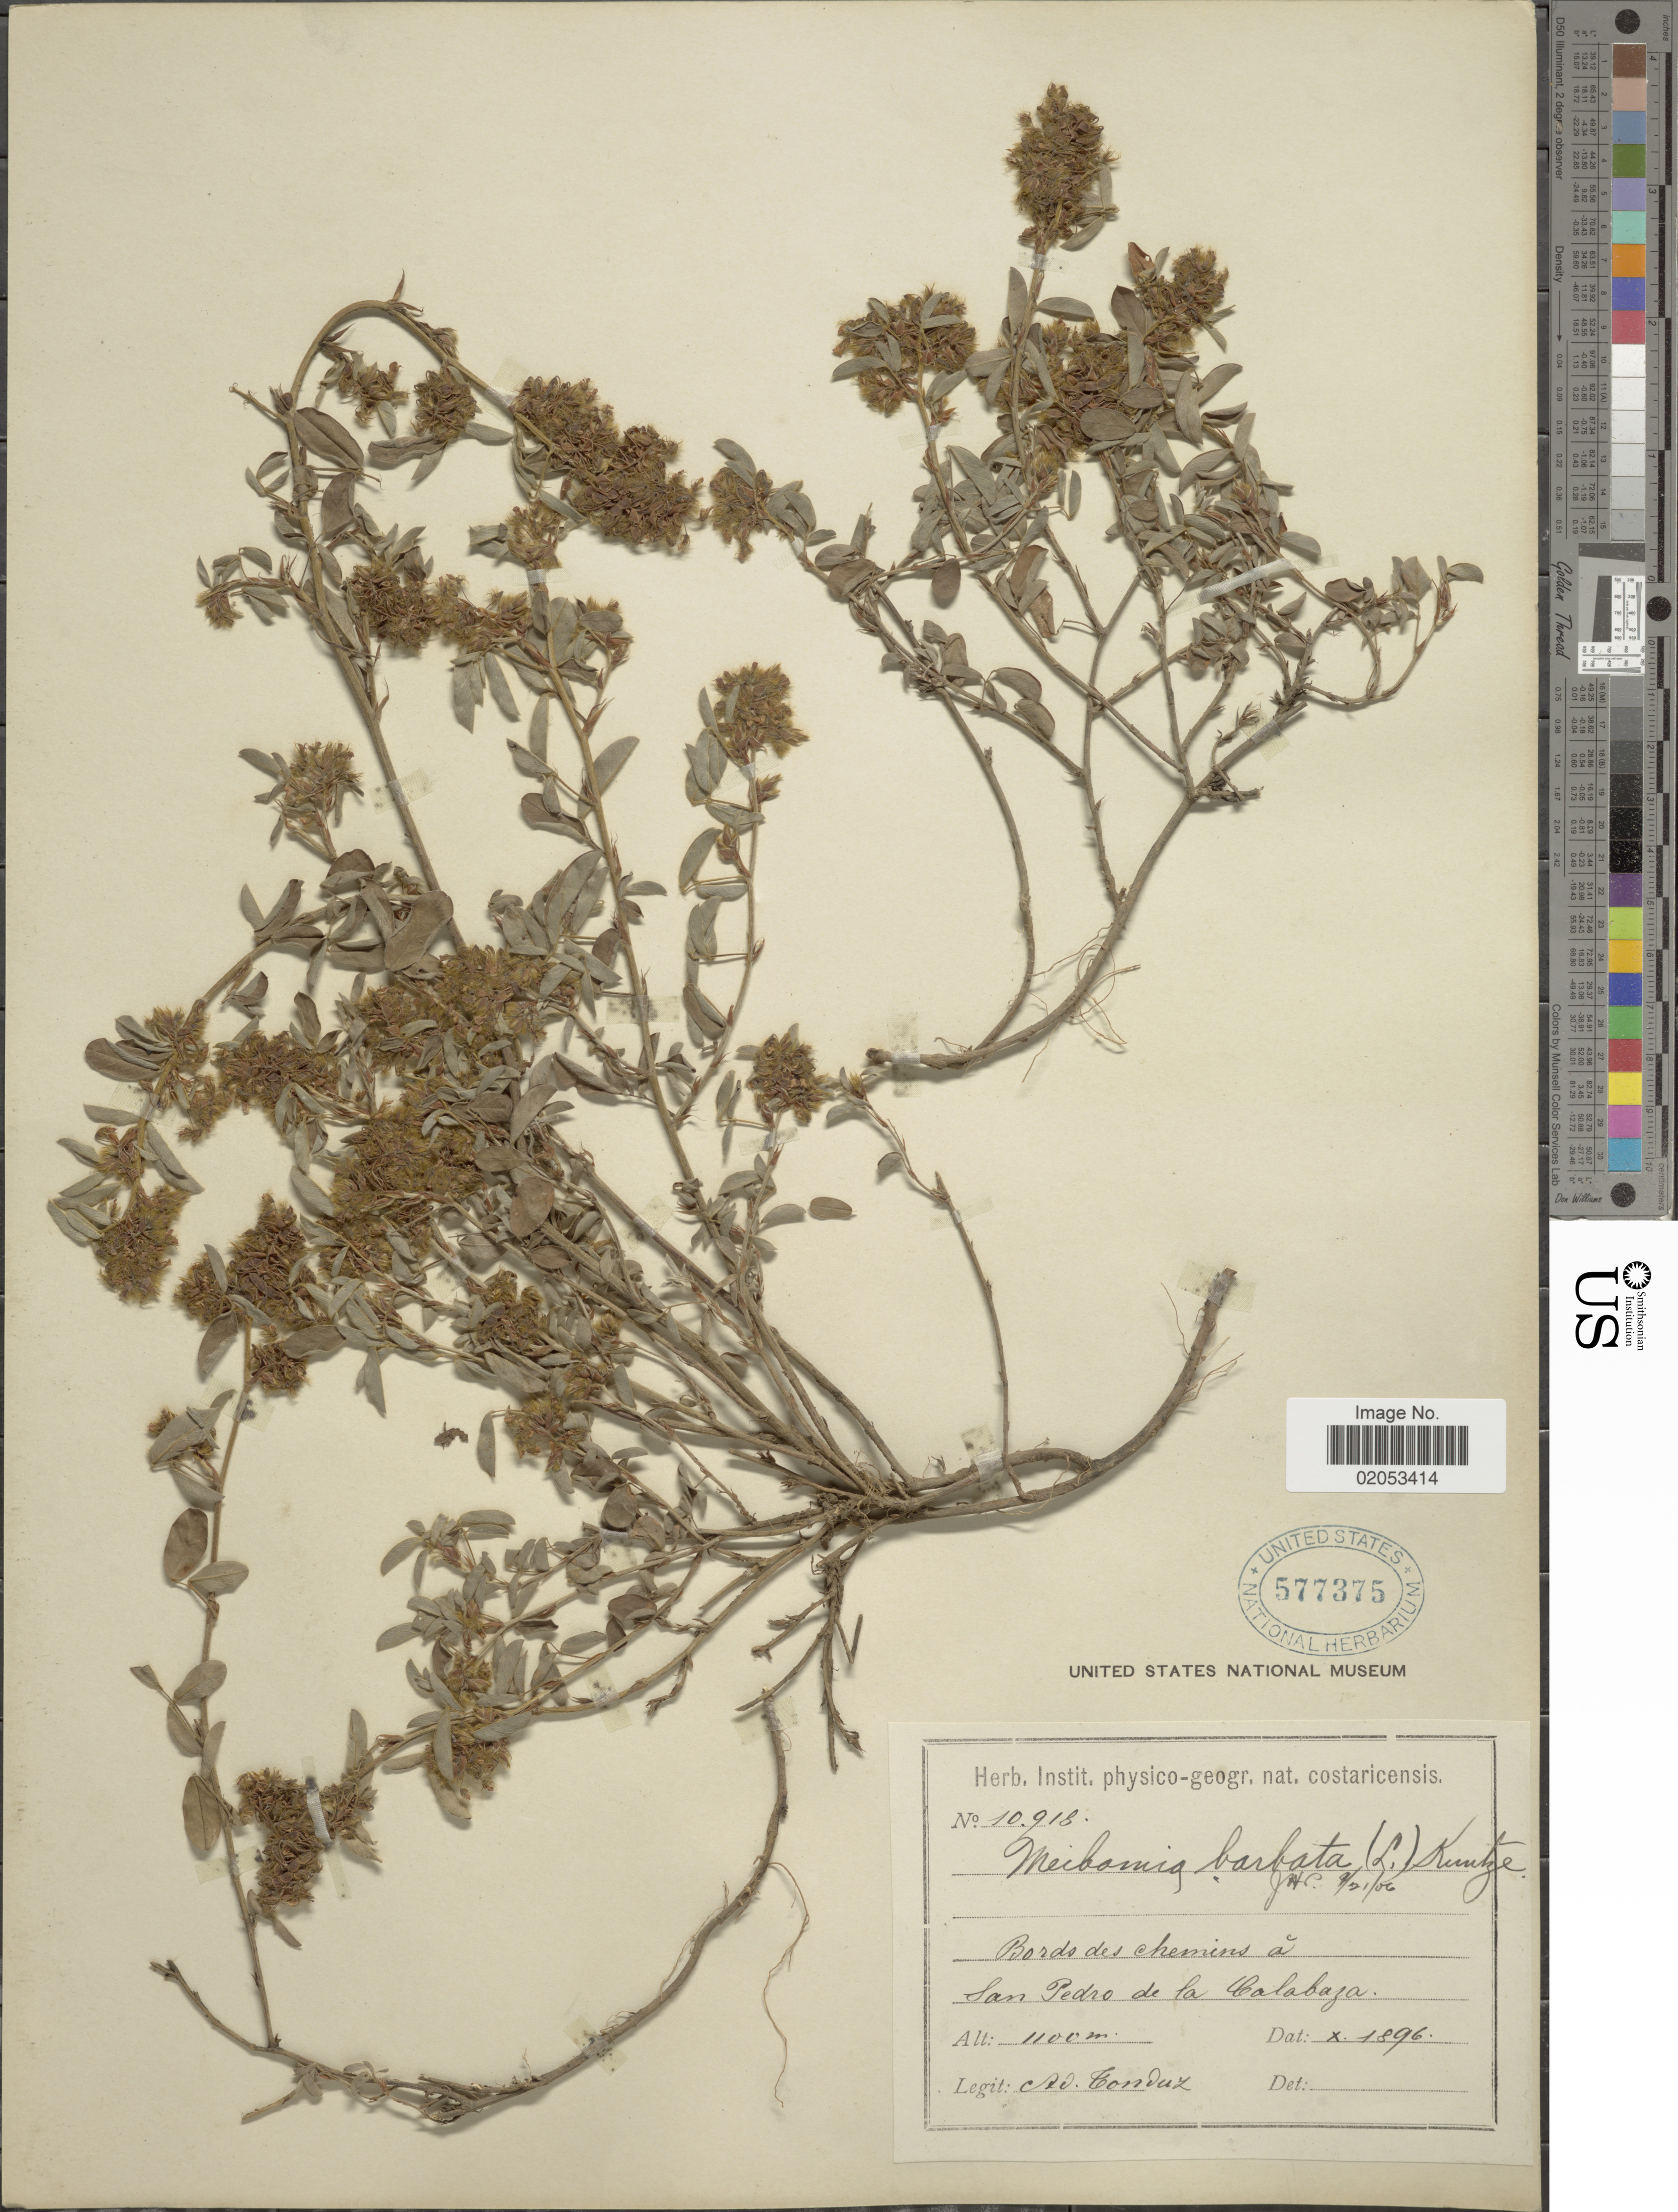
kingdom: Plantae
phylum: Tracheophyta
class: Magnoliopsida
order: Fabales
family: Fabaceae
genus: Grona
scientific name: Grona barbata var. barbata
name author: (L.) H. Ohashi & K. Ohashi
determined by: Strong, Mark T., (BOT), Smithsonian Institution - National Museum of Natural History (UNITED STATES)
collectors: A. Tonduz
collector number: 10918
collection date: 1896-10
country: Costa Rica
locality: Bords des chemins a San Pedro de la Calabaja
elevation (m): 1100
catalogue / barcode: US 577375